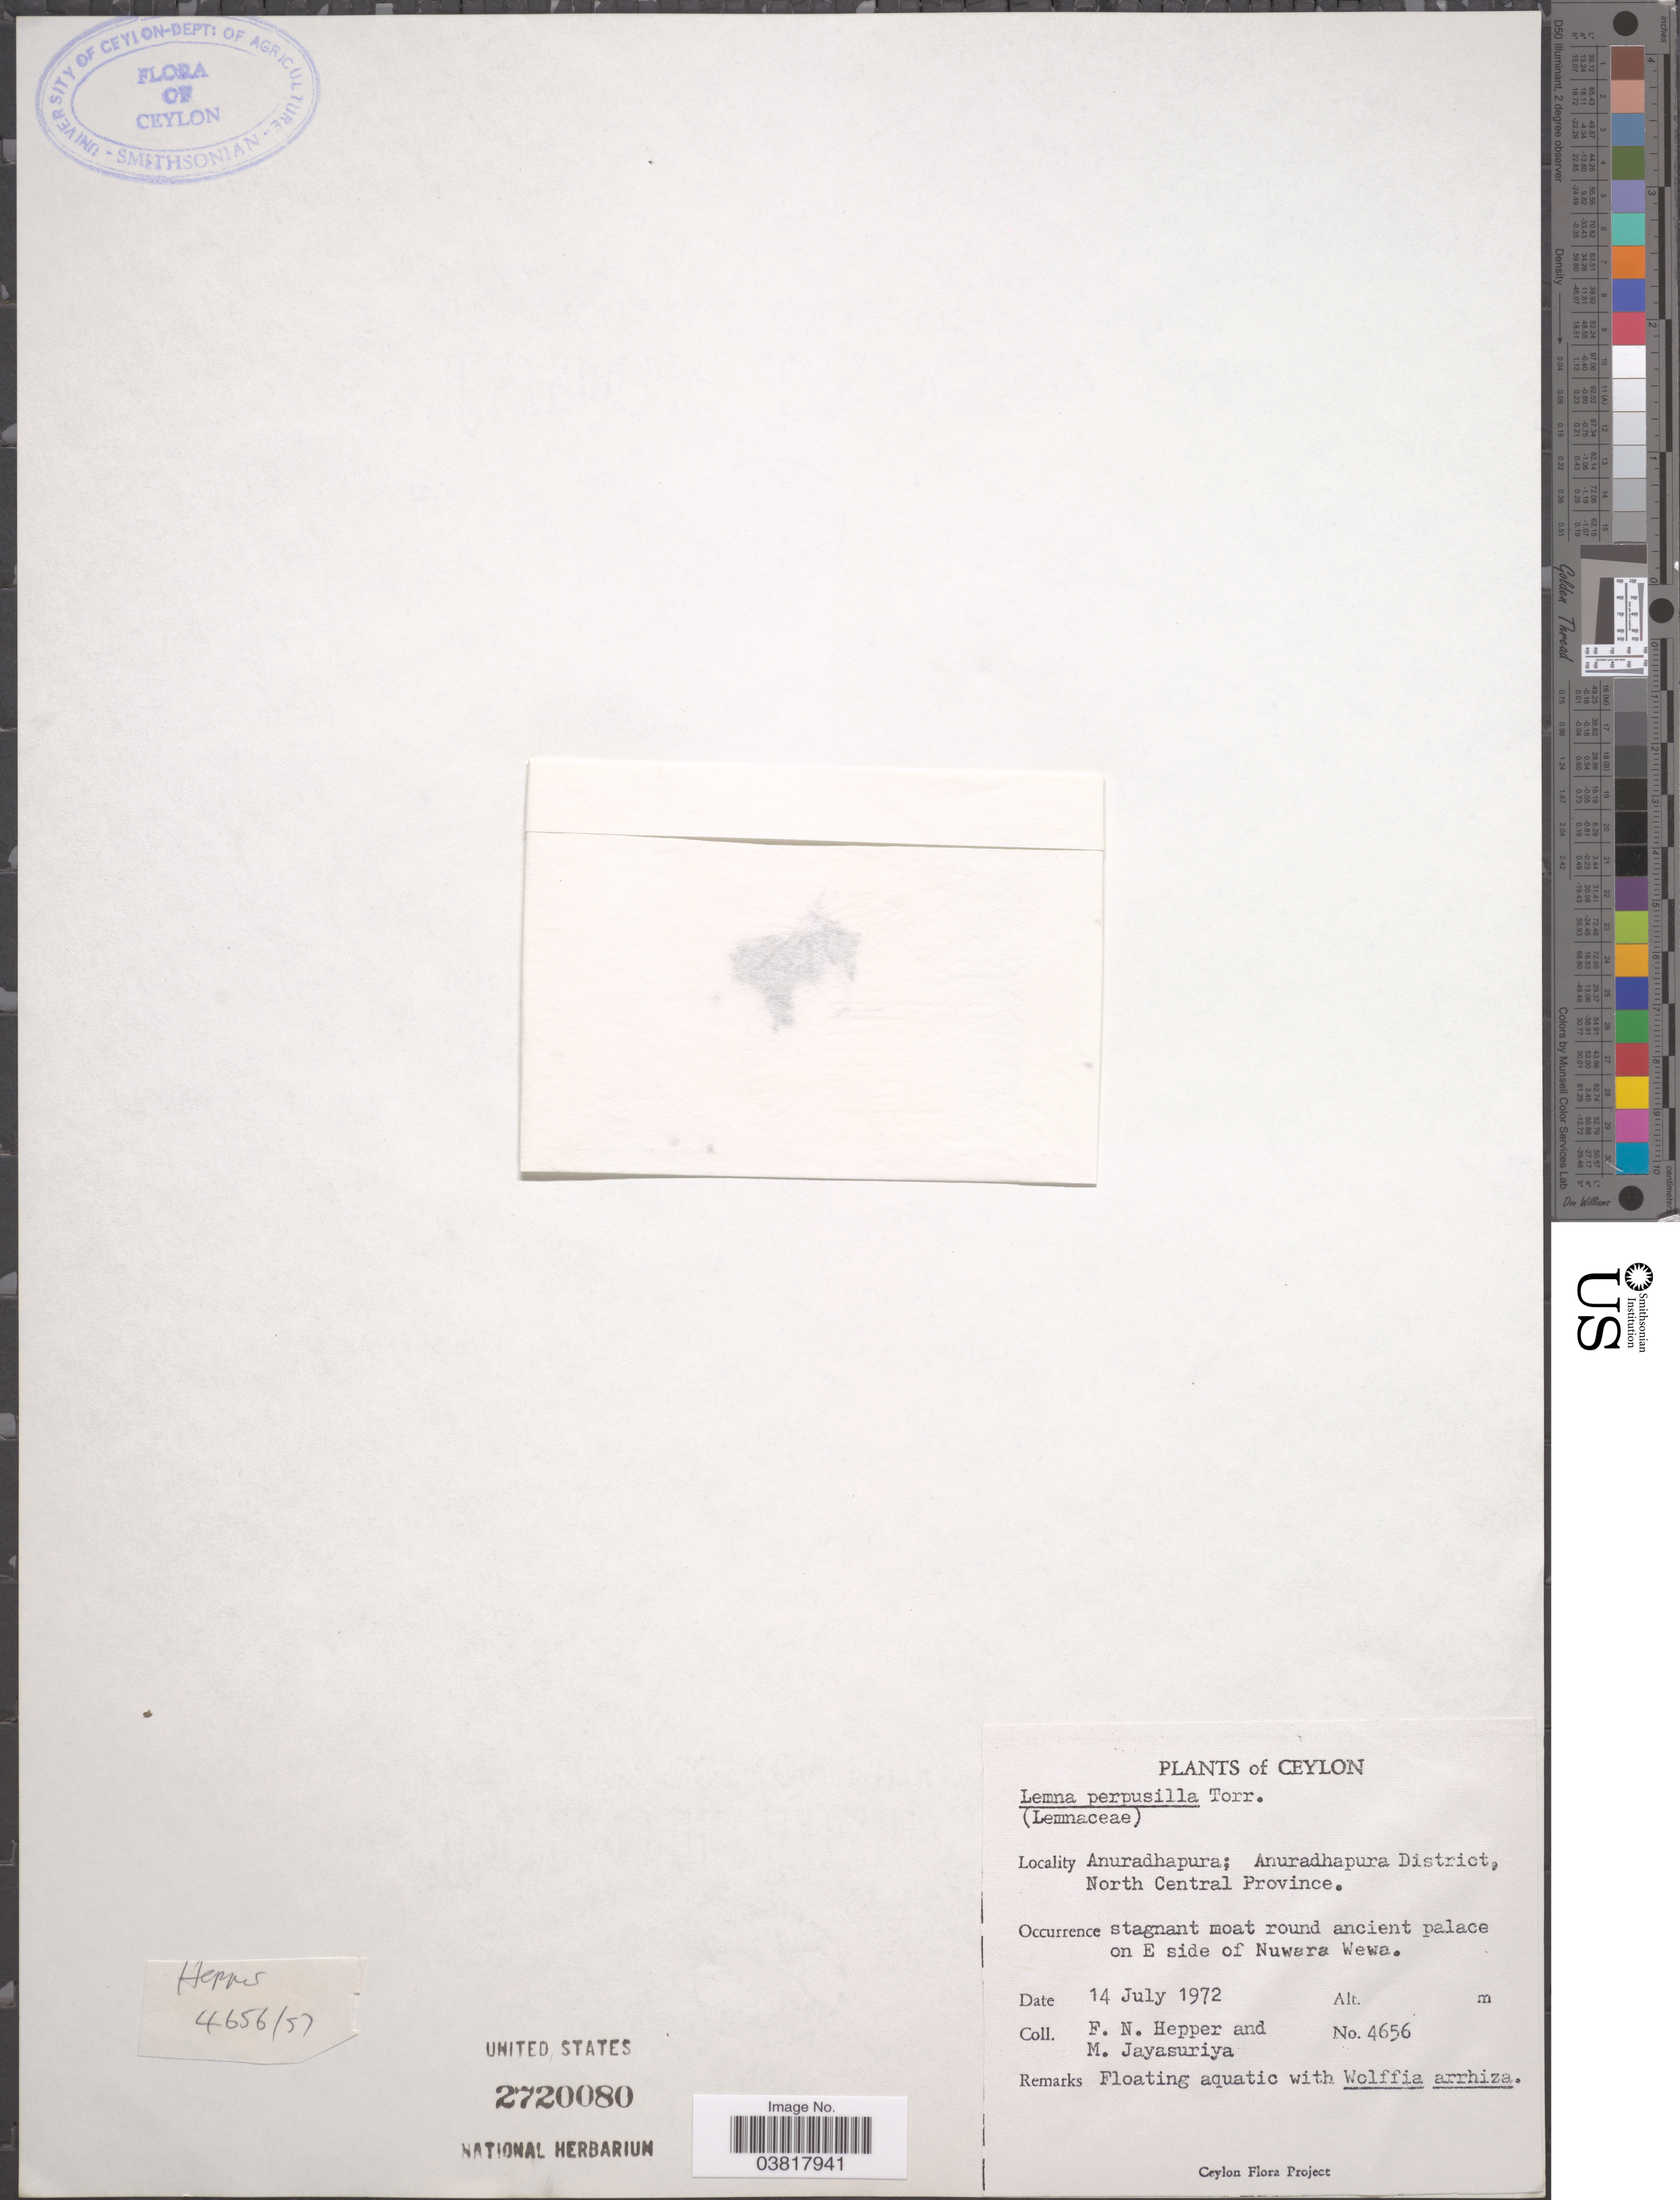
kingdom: Plantae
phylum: Tracheophyta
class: Liliopsida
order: Alismatales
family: Araceae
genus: Lemna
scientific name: Lemna perpusilla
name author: Torr.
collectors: F. Hepper & M. Jayasuriya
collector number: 4656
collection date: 1972-07-14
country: Sri Lanka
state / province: North Central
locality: Ceylon. Anuradhapura; Anuradhapura District. Stagnant moat round ancient palace on E side of Nuwara Wewa.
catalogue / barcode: US 2720080